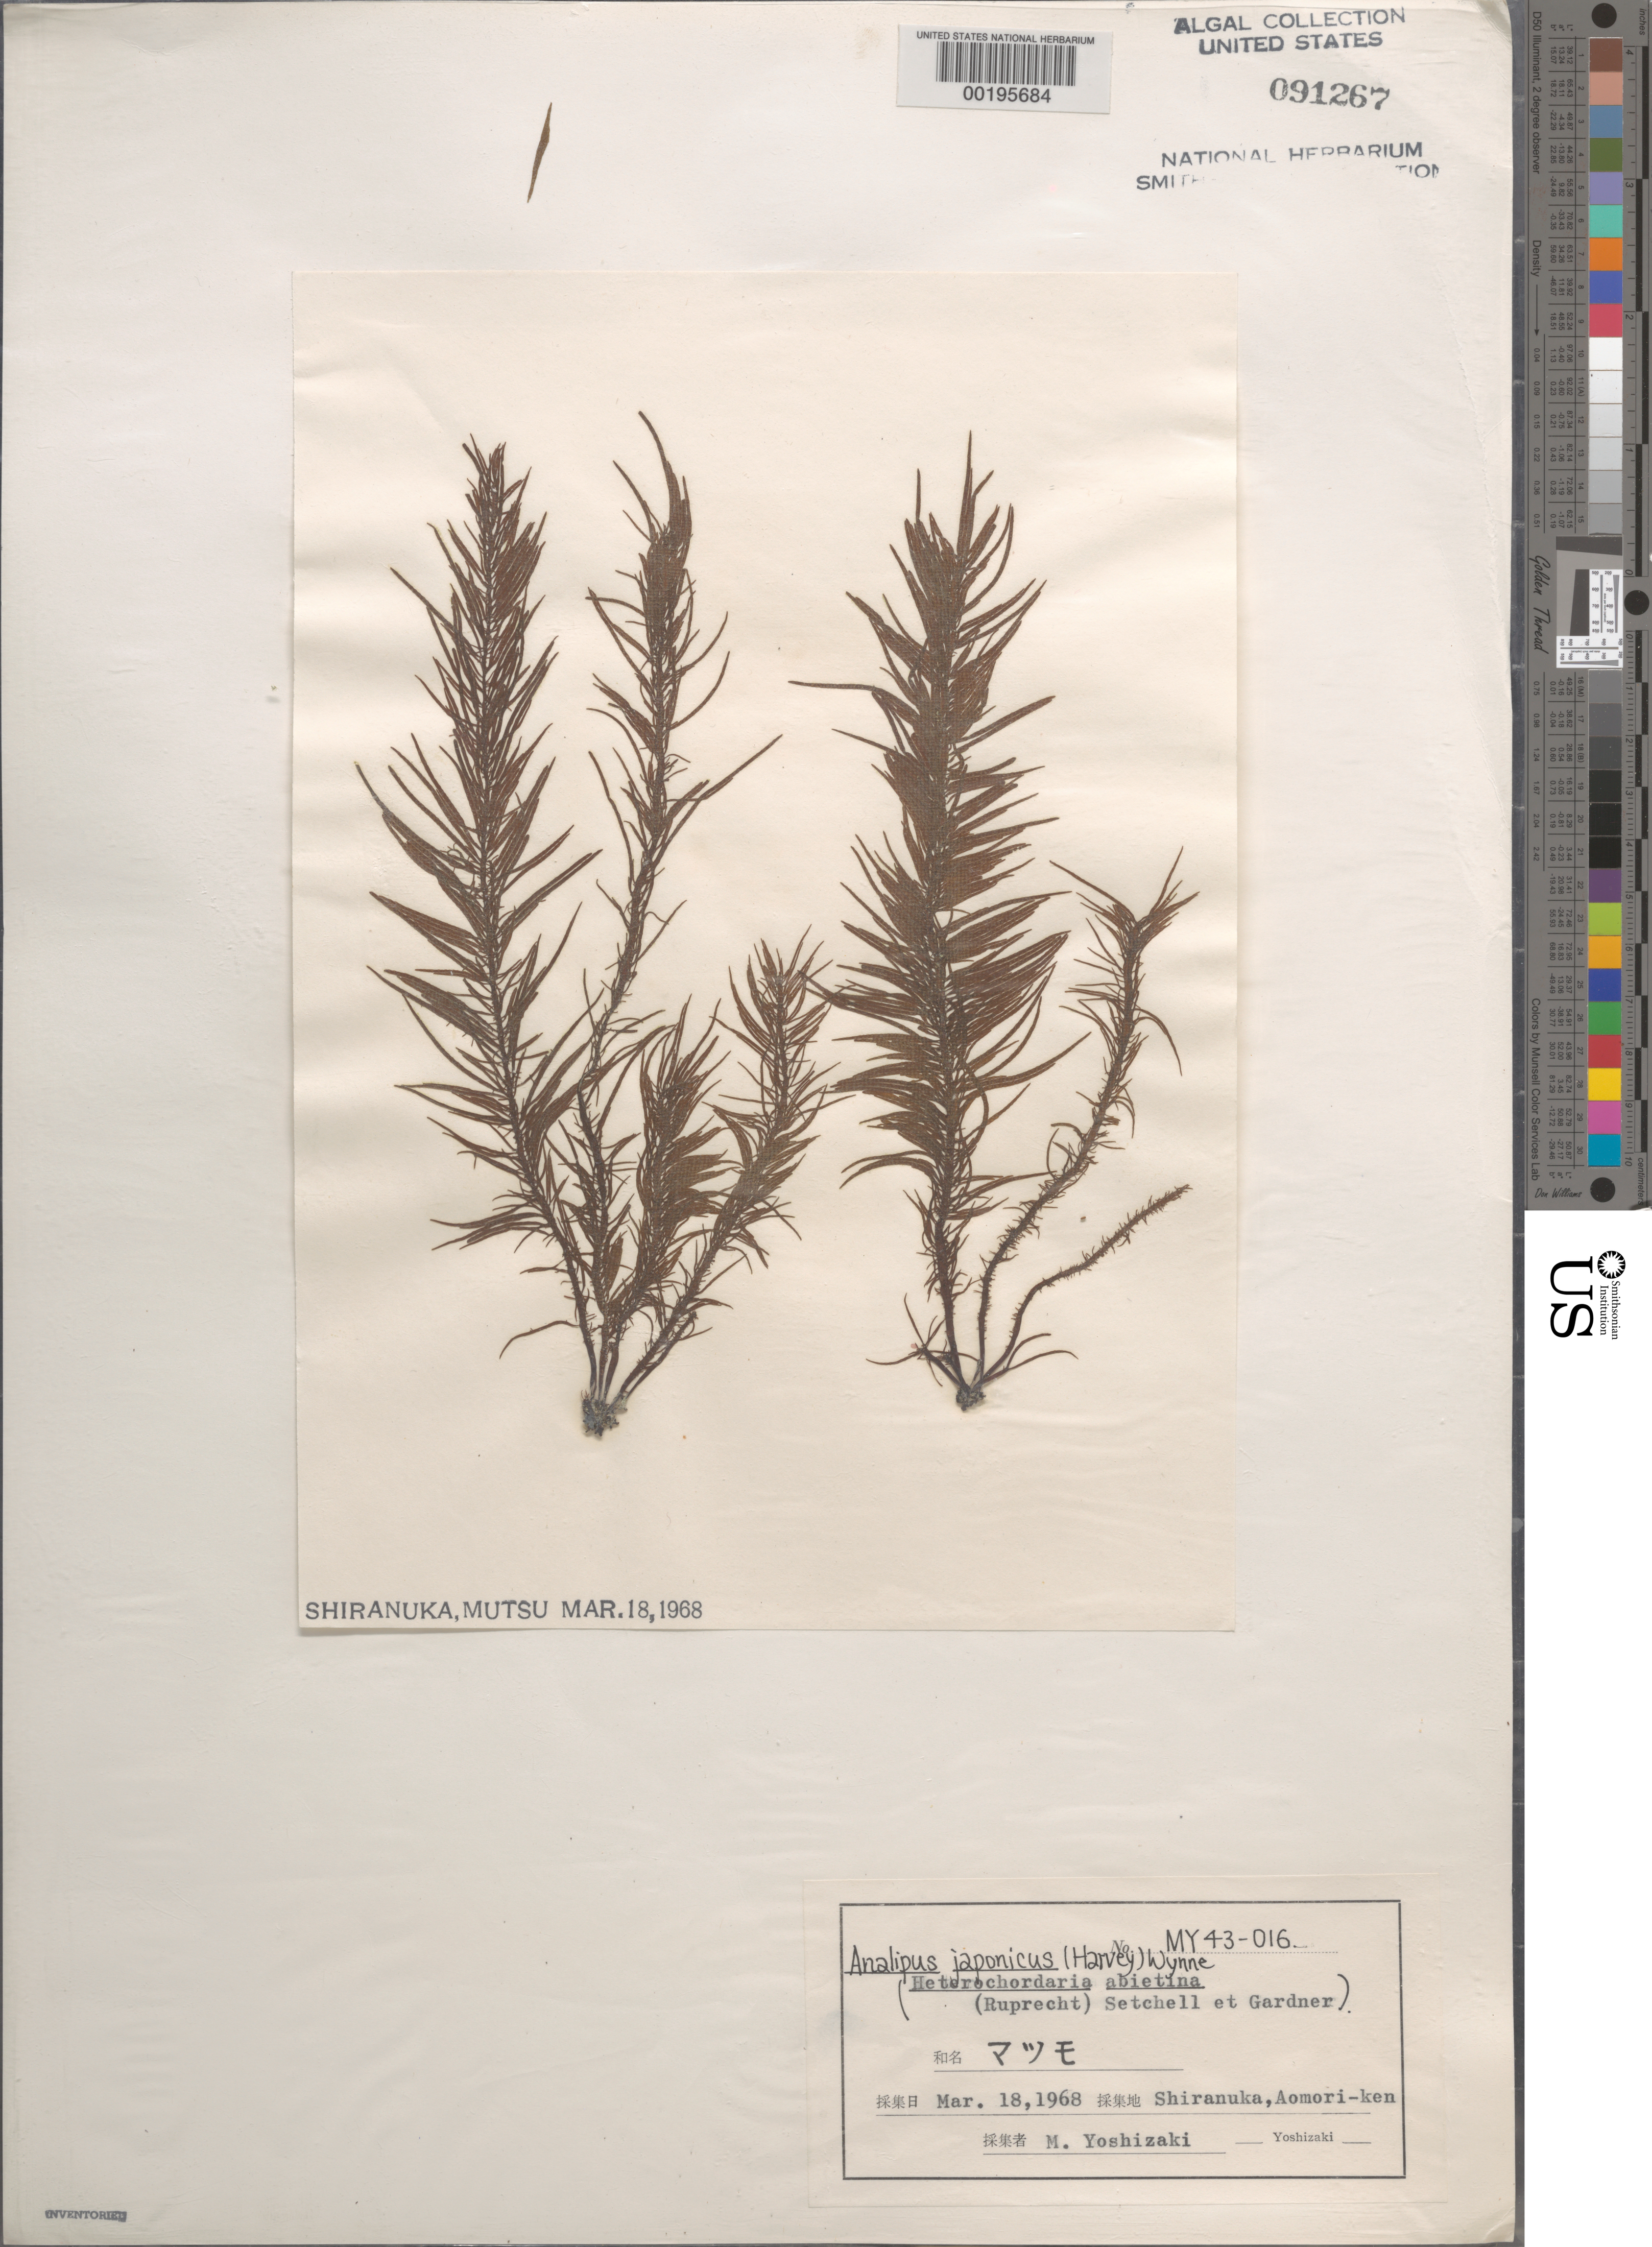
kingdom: Chromista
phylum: Ochrophyta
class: Phaeophyceae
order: Ectocarpales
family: Chordariaceae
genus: Analipus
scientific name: Analipus japonicus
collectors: M. Yoshizaki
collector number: My 43-016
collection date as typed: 18 May 1968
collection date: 1968-05-18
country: Japan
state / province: Aomori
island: Honshu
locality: Shiranuka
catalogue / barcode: US 91267